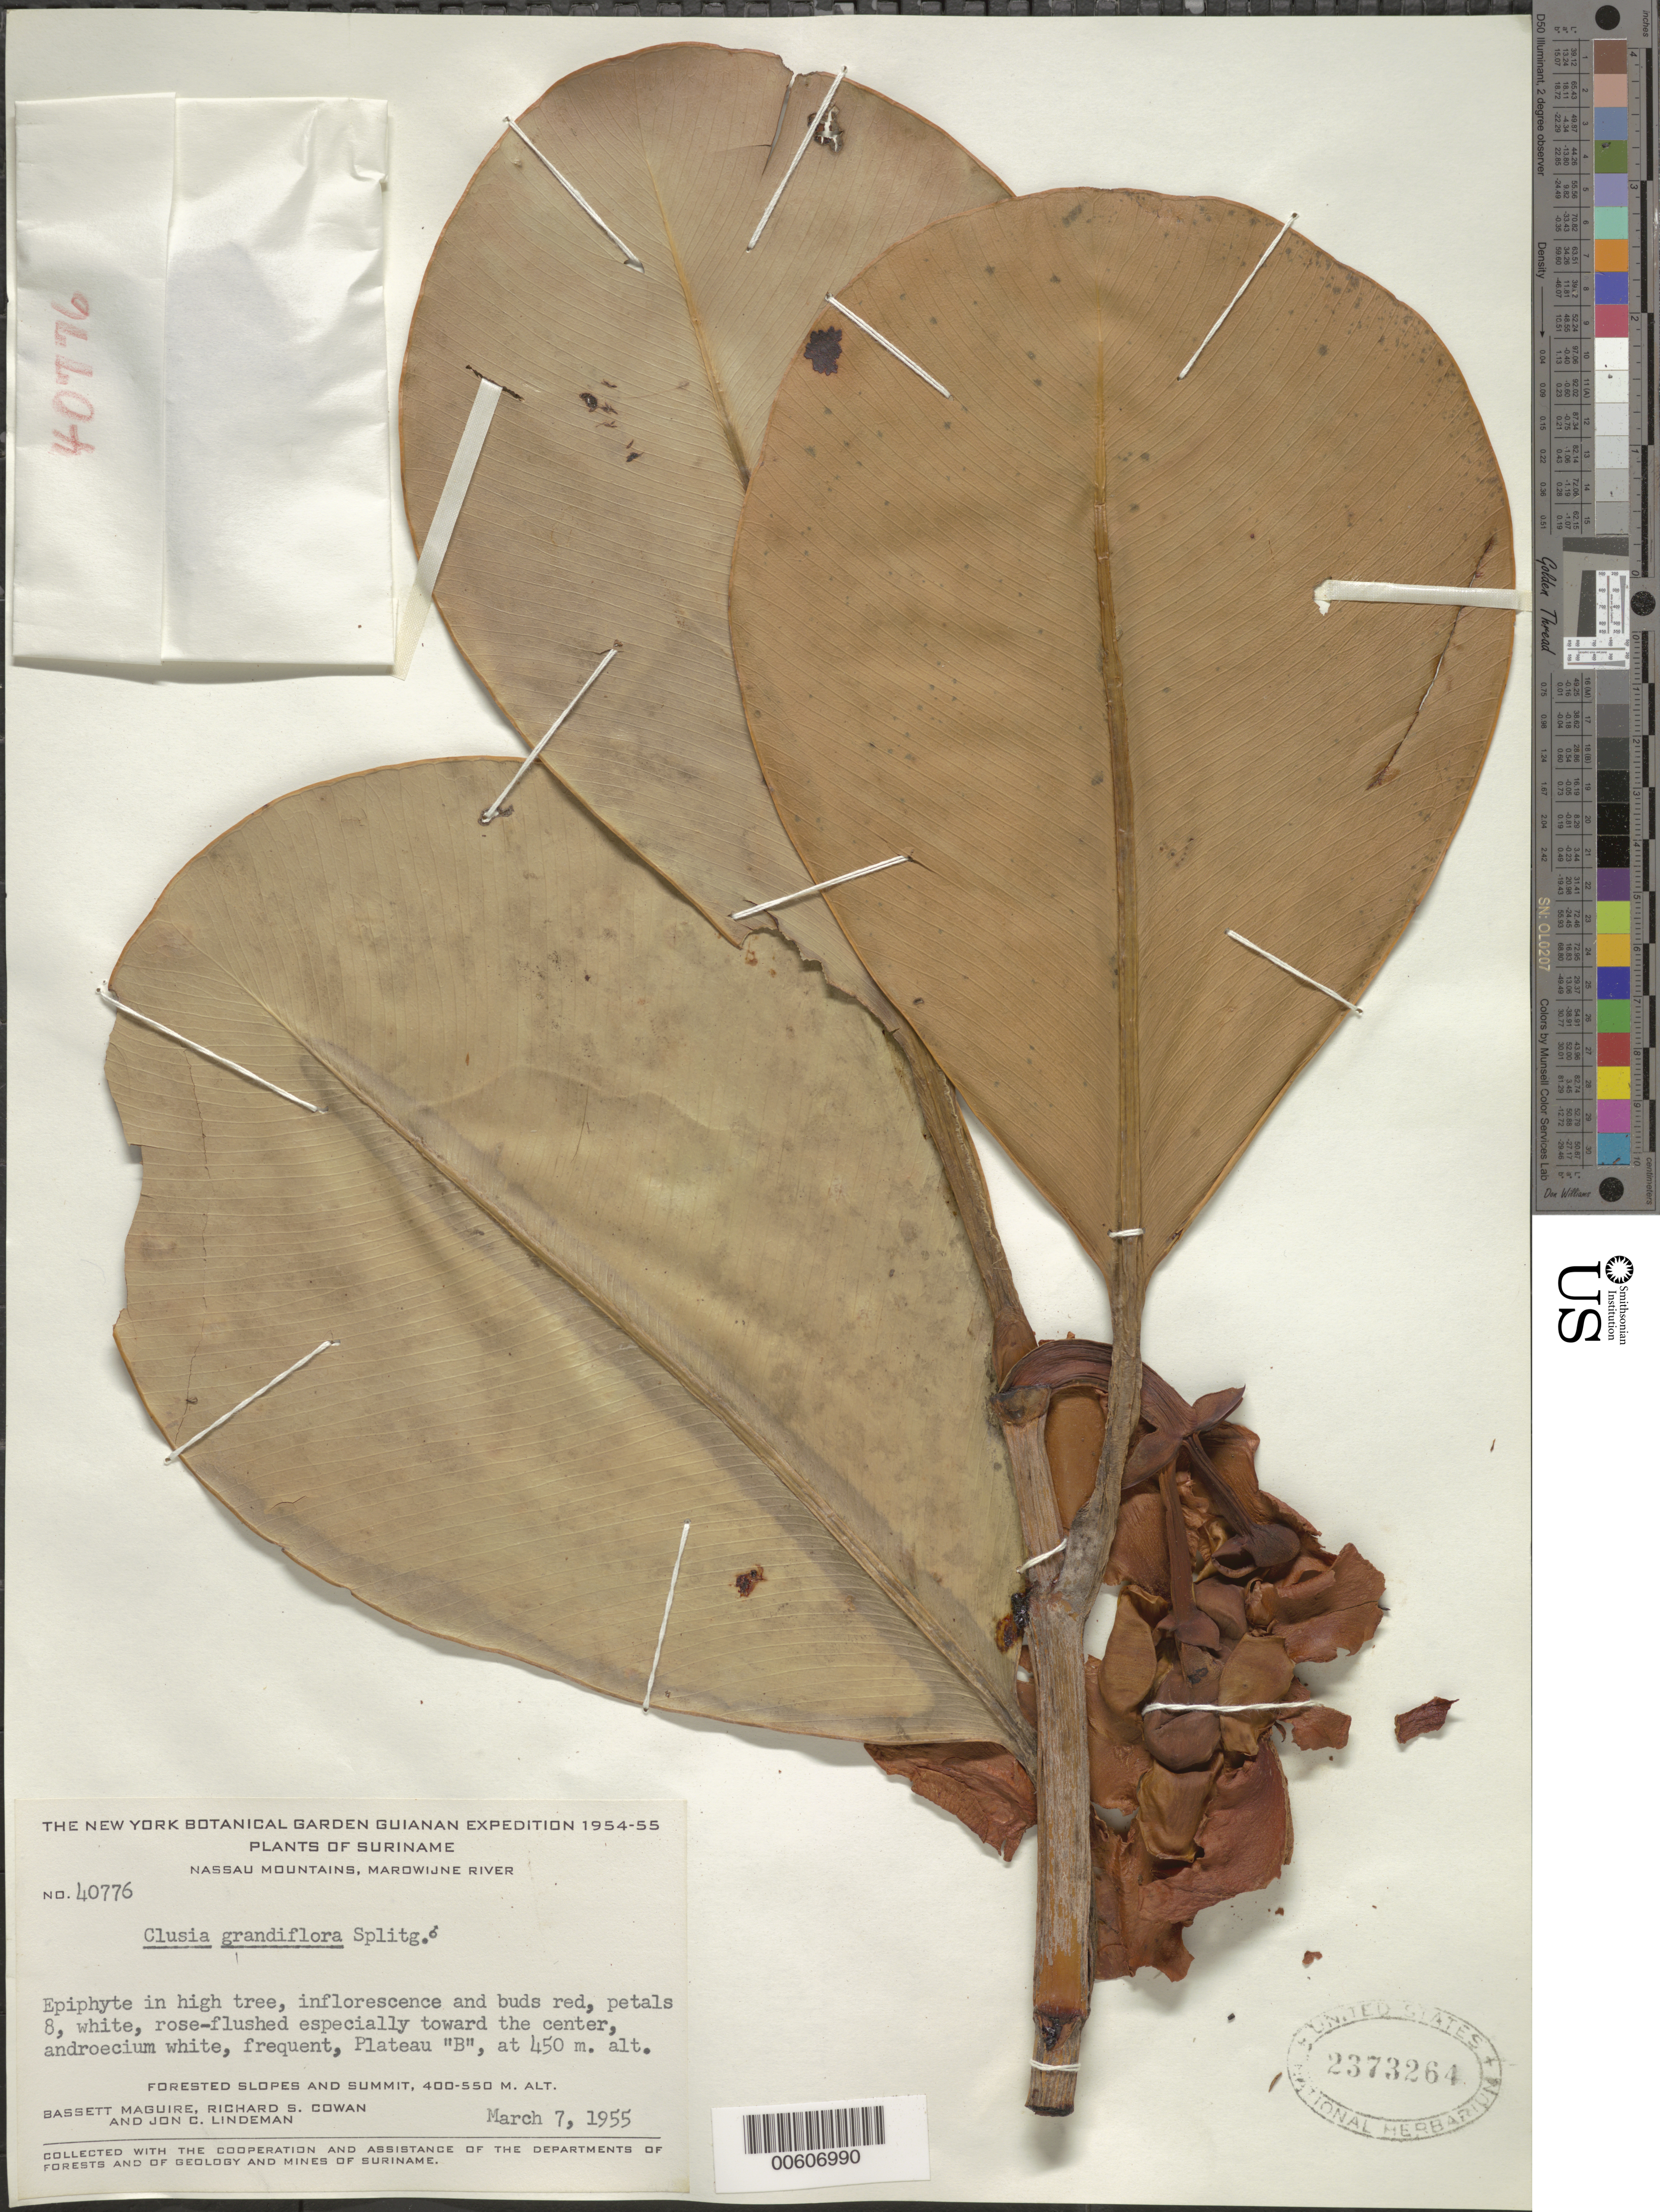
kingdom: Plantae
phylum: Tracheophyta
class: Magnoliopsida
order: Malpighiales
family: Clusiaceae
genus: Clusia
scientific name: Clusia grandiflora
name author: Splitg.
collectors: B. Maguire et al.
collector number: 40776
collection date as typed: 7-Mar-55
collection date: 1955-03-07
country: Suriname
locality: Nassau Mts., Marowijne R., Plateau B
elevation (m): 450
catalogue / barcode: US 2373264